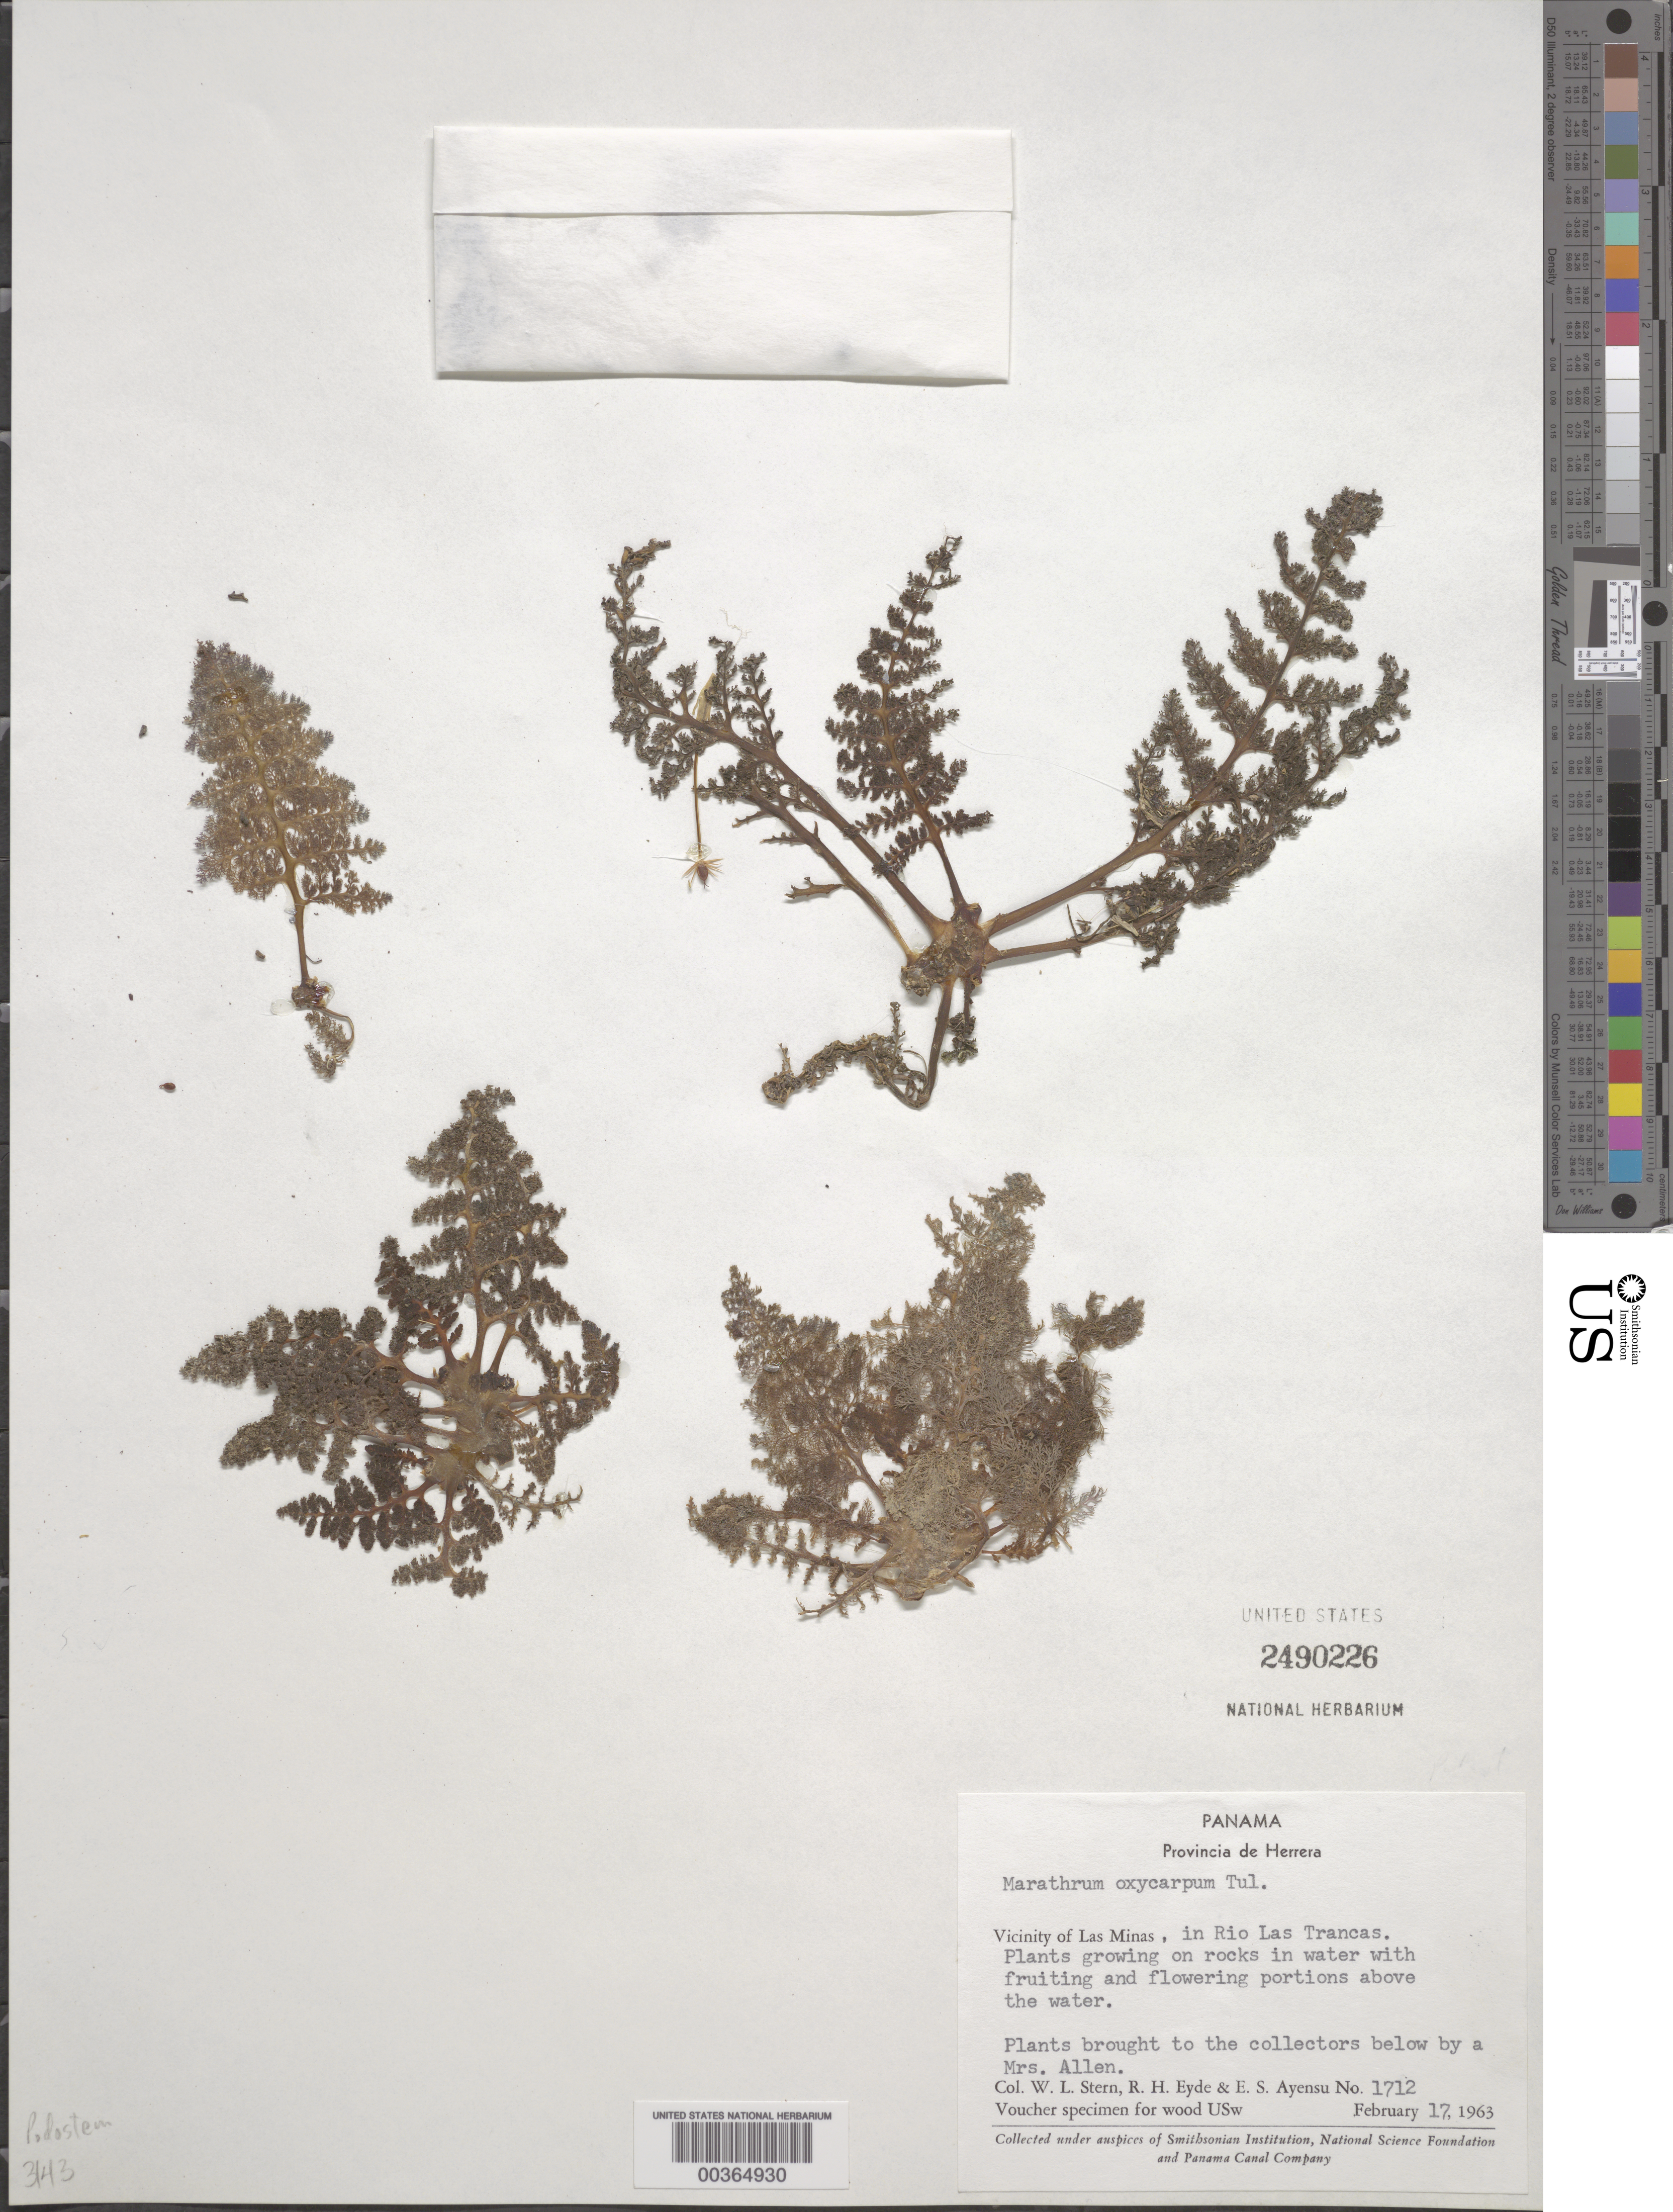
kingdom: Plantae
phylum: Tracheophyta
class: Magnoliopsida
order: Malpighiales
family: Podostemaceae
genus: Marathrum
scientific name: Marathrum oxycarpum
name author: Tul.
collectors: W. L. Stern, R. H. Eyde & E. S. Ayensu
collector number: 1712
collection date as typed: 17 Feb 1963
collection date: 1963-02-17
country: Panama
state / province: Herrera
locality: Vicinity of Las Minas, along Rio Las Trancas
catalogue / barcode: US 2490226